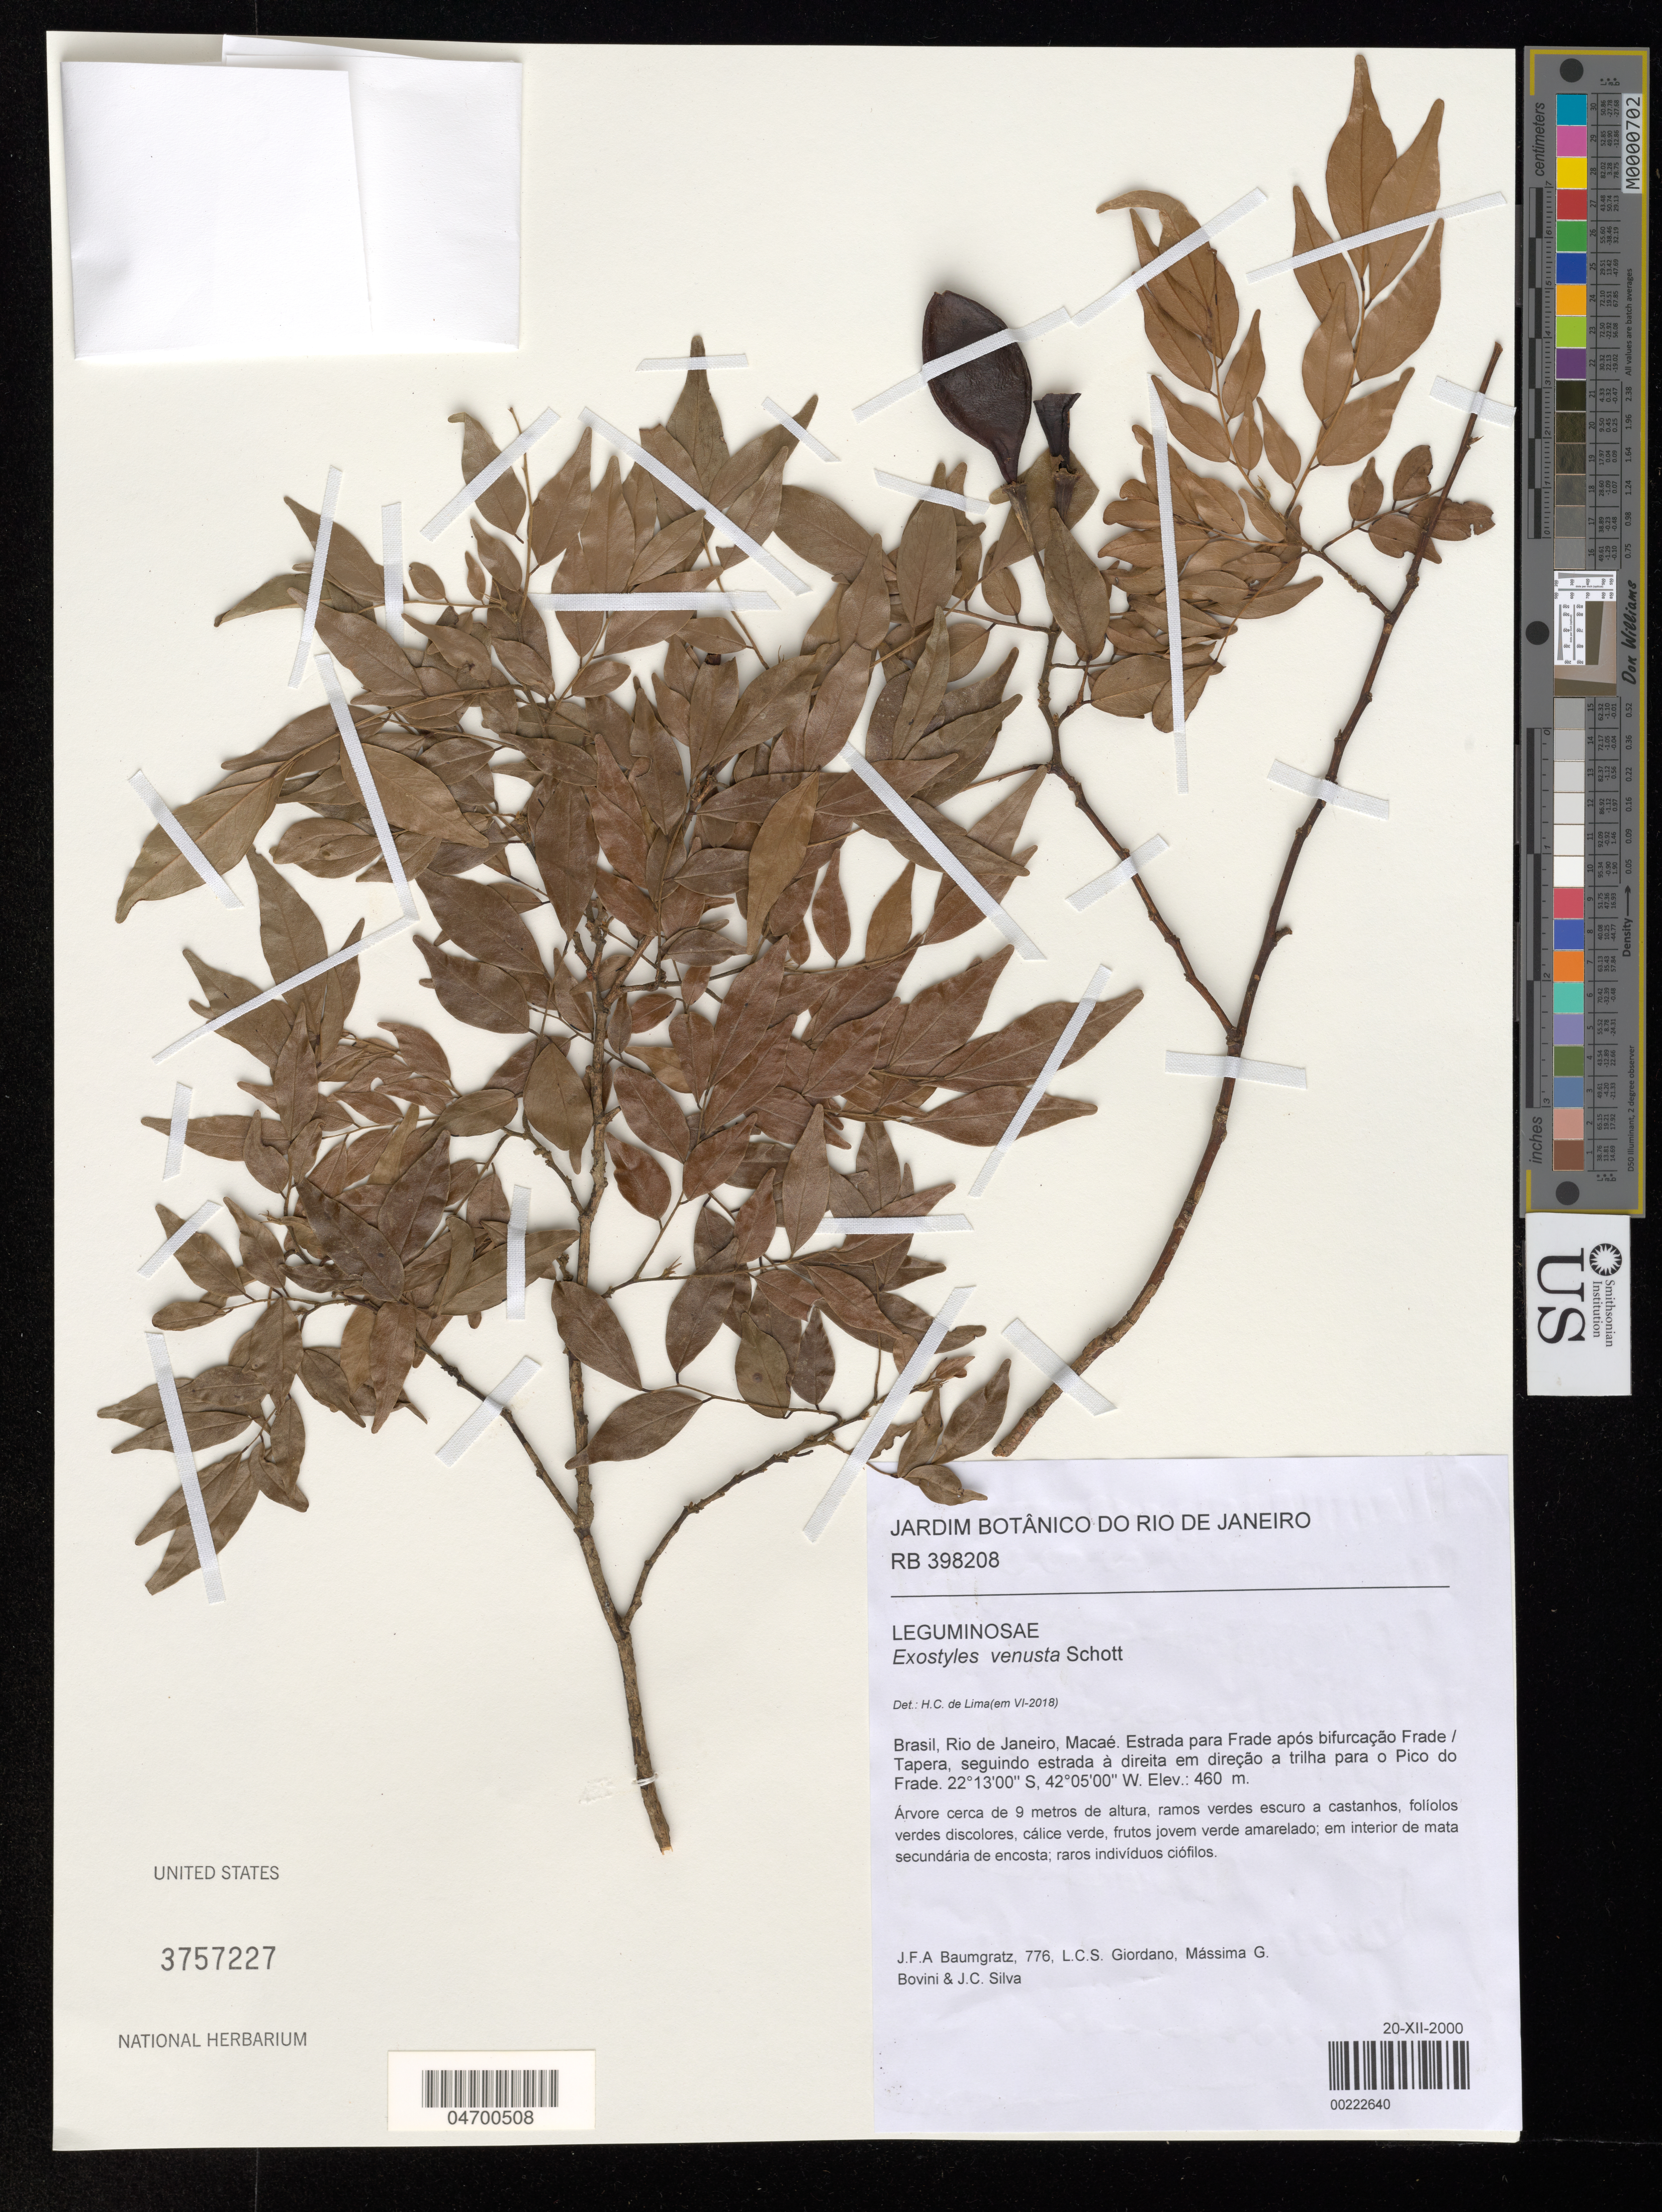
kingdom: Plantae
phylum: Tracheophyta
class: Magnoliopsida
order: Fabales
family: Fabaceae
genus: Exostyles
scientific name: Exostyles venusta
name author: Schott ex Spreng.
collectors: J. F. A. Baumgratz, L. Giordano, M. G. Bovini & J. Silva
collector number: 776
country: Brazil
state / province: Rio de Janeiro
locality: Macaé. Estrada para Frade após bifurcação Frade / Tapera, seguindo estrada à direita em direção a trilha para o Pico do Frade.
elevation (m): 460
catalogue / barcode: US 3757227